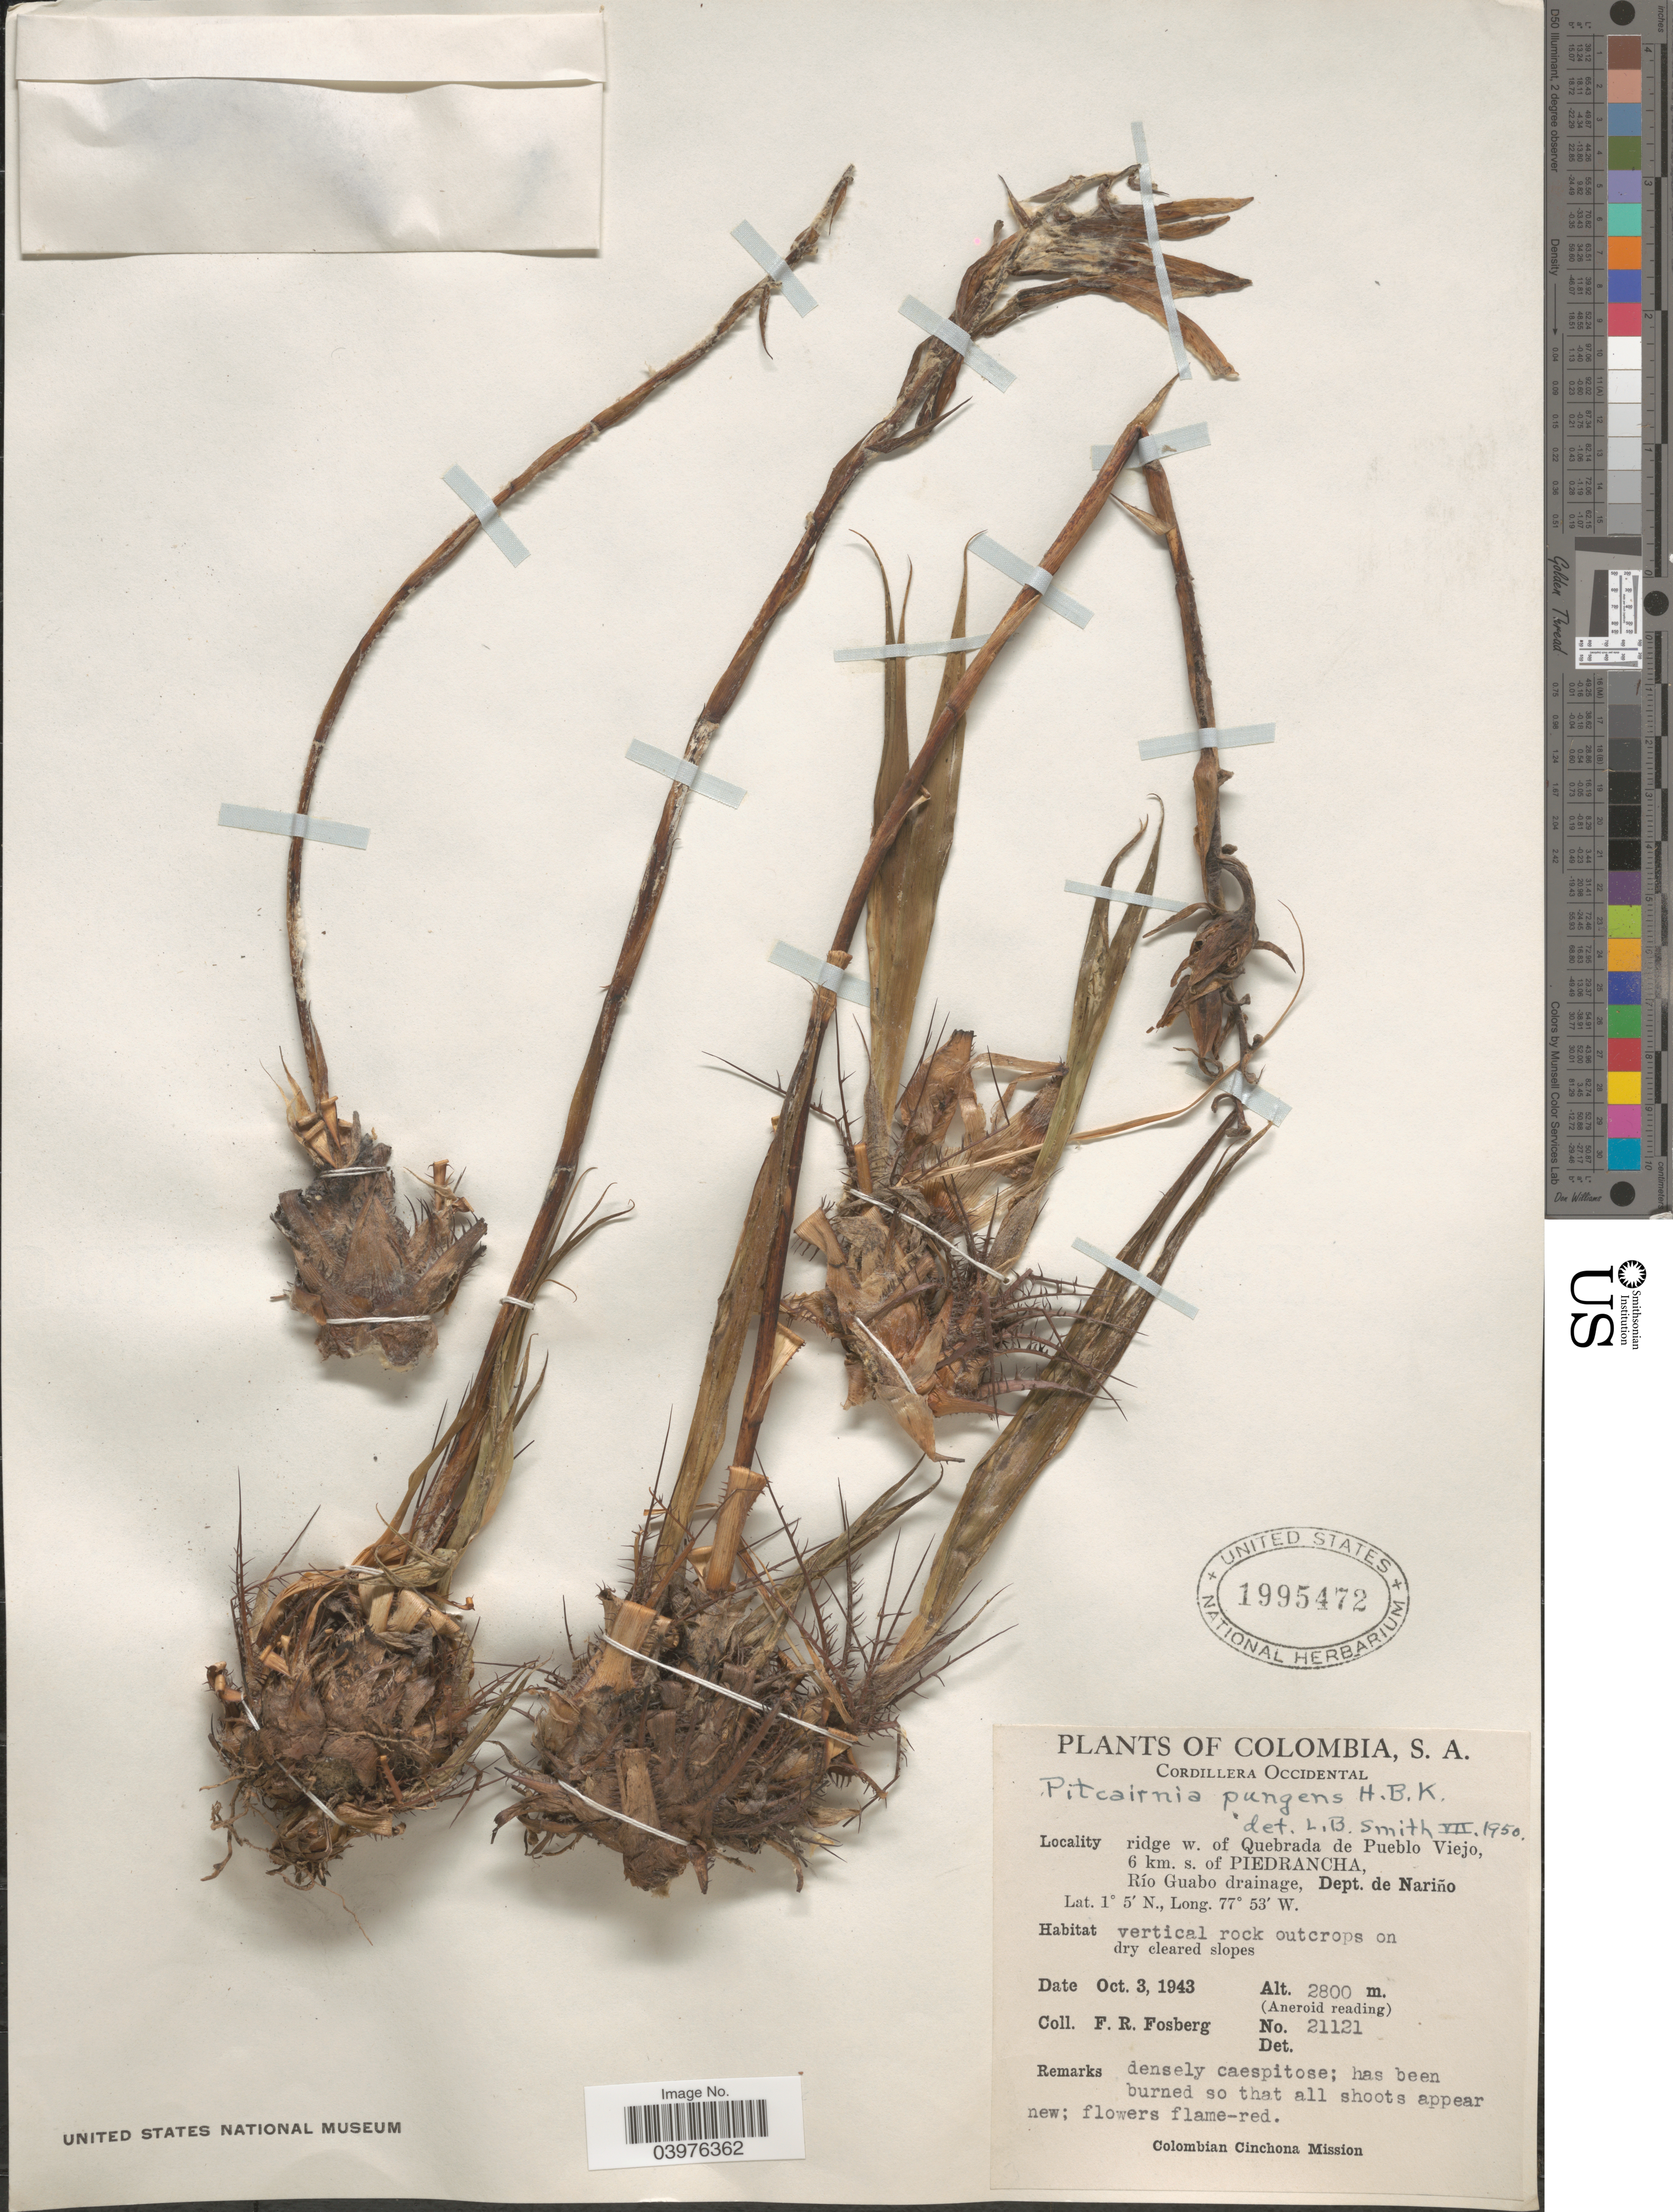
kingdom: Plantae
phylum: Tracheophyta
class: Liliopsida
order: Poales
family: Bromeliaceae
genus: Pitcairnia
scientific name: Pitcairnia pungens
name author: Kunth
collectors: F. R. Fosberg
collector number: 21121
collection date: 1943-10-03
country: Colombia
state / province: Nariño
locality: Cordillera Occidental. Ridge w. of Quebrada de Pueblo Viejo, 6 km. s. of Piedrancha, Río Guabo drainage, Dept. de Nariño.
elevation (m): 2800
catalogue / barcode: US 1995472